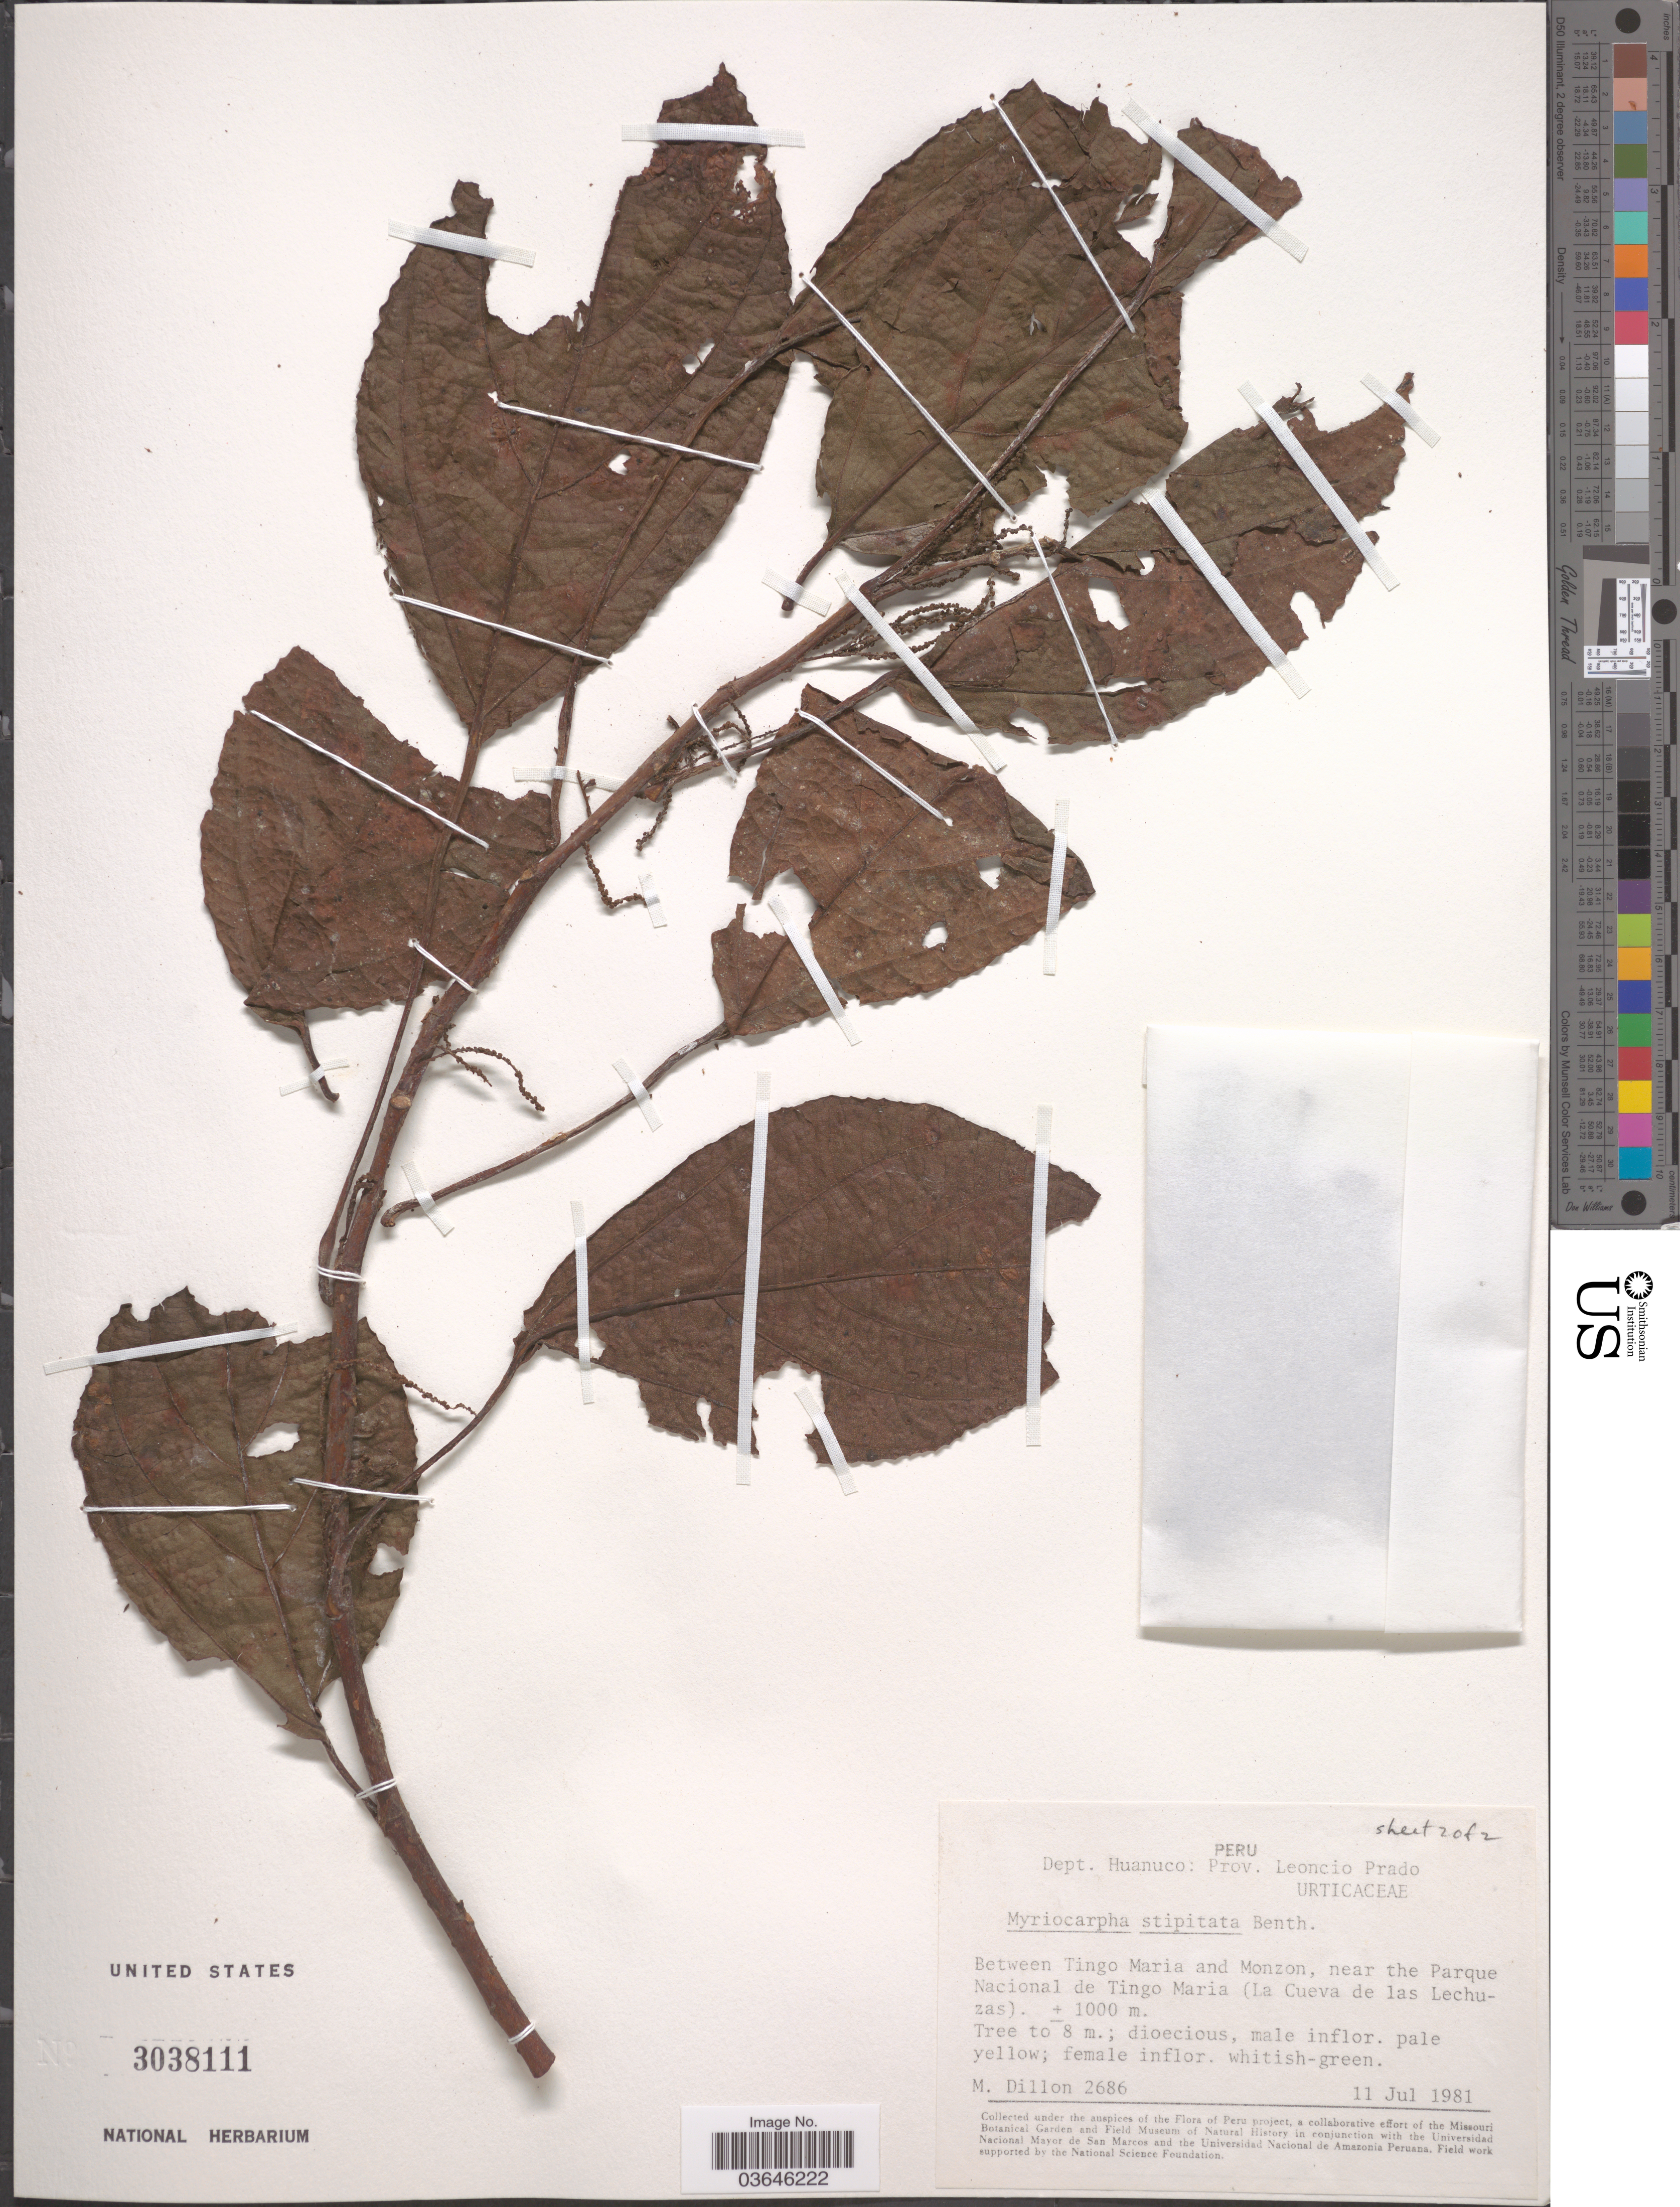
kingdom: Plantae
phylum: Tracheophyta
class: Magnoliopsida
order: Rosales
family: Urticaceae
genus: Myriocarpa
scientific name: Myriocarpa stipitata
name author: Benth.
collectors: M. O. Dillon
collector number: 2686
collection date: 1981-07-11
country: Peru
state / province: Huánuco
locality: Dept. Huanuco: Prov. Leoncio Prado. Between Tingo Maria and Monzon, near the Parque Nacional de Tingo maria (La Cueva de las Lechuzas).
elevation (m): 1000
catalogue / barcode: US 3038111